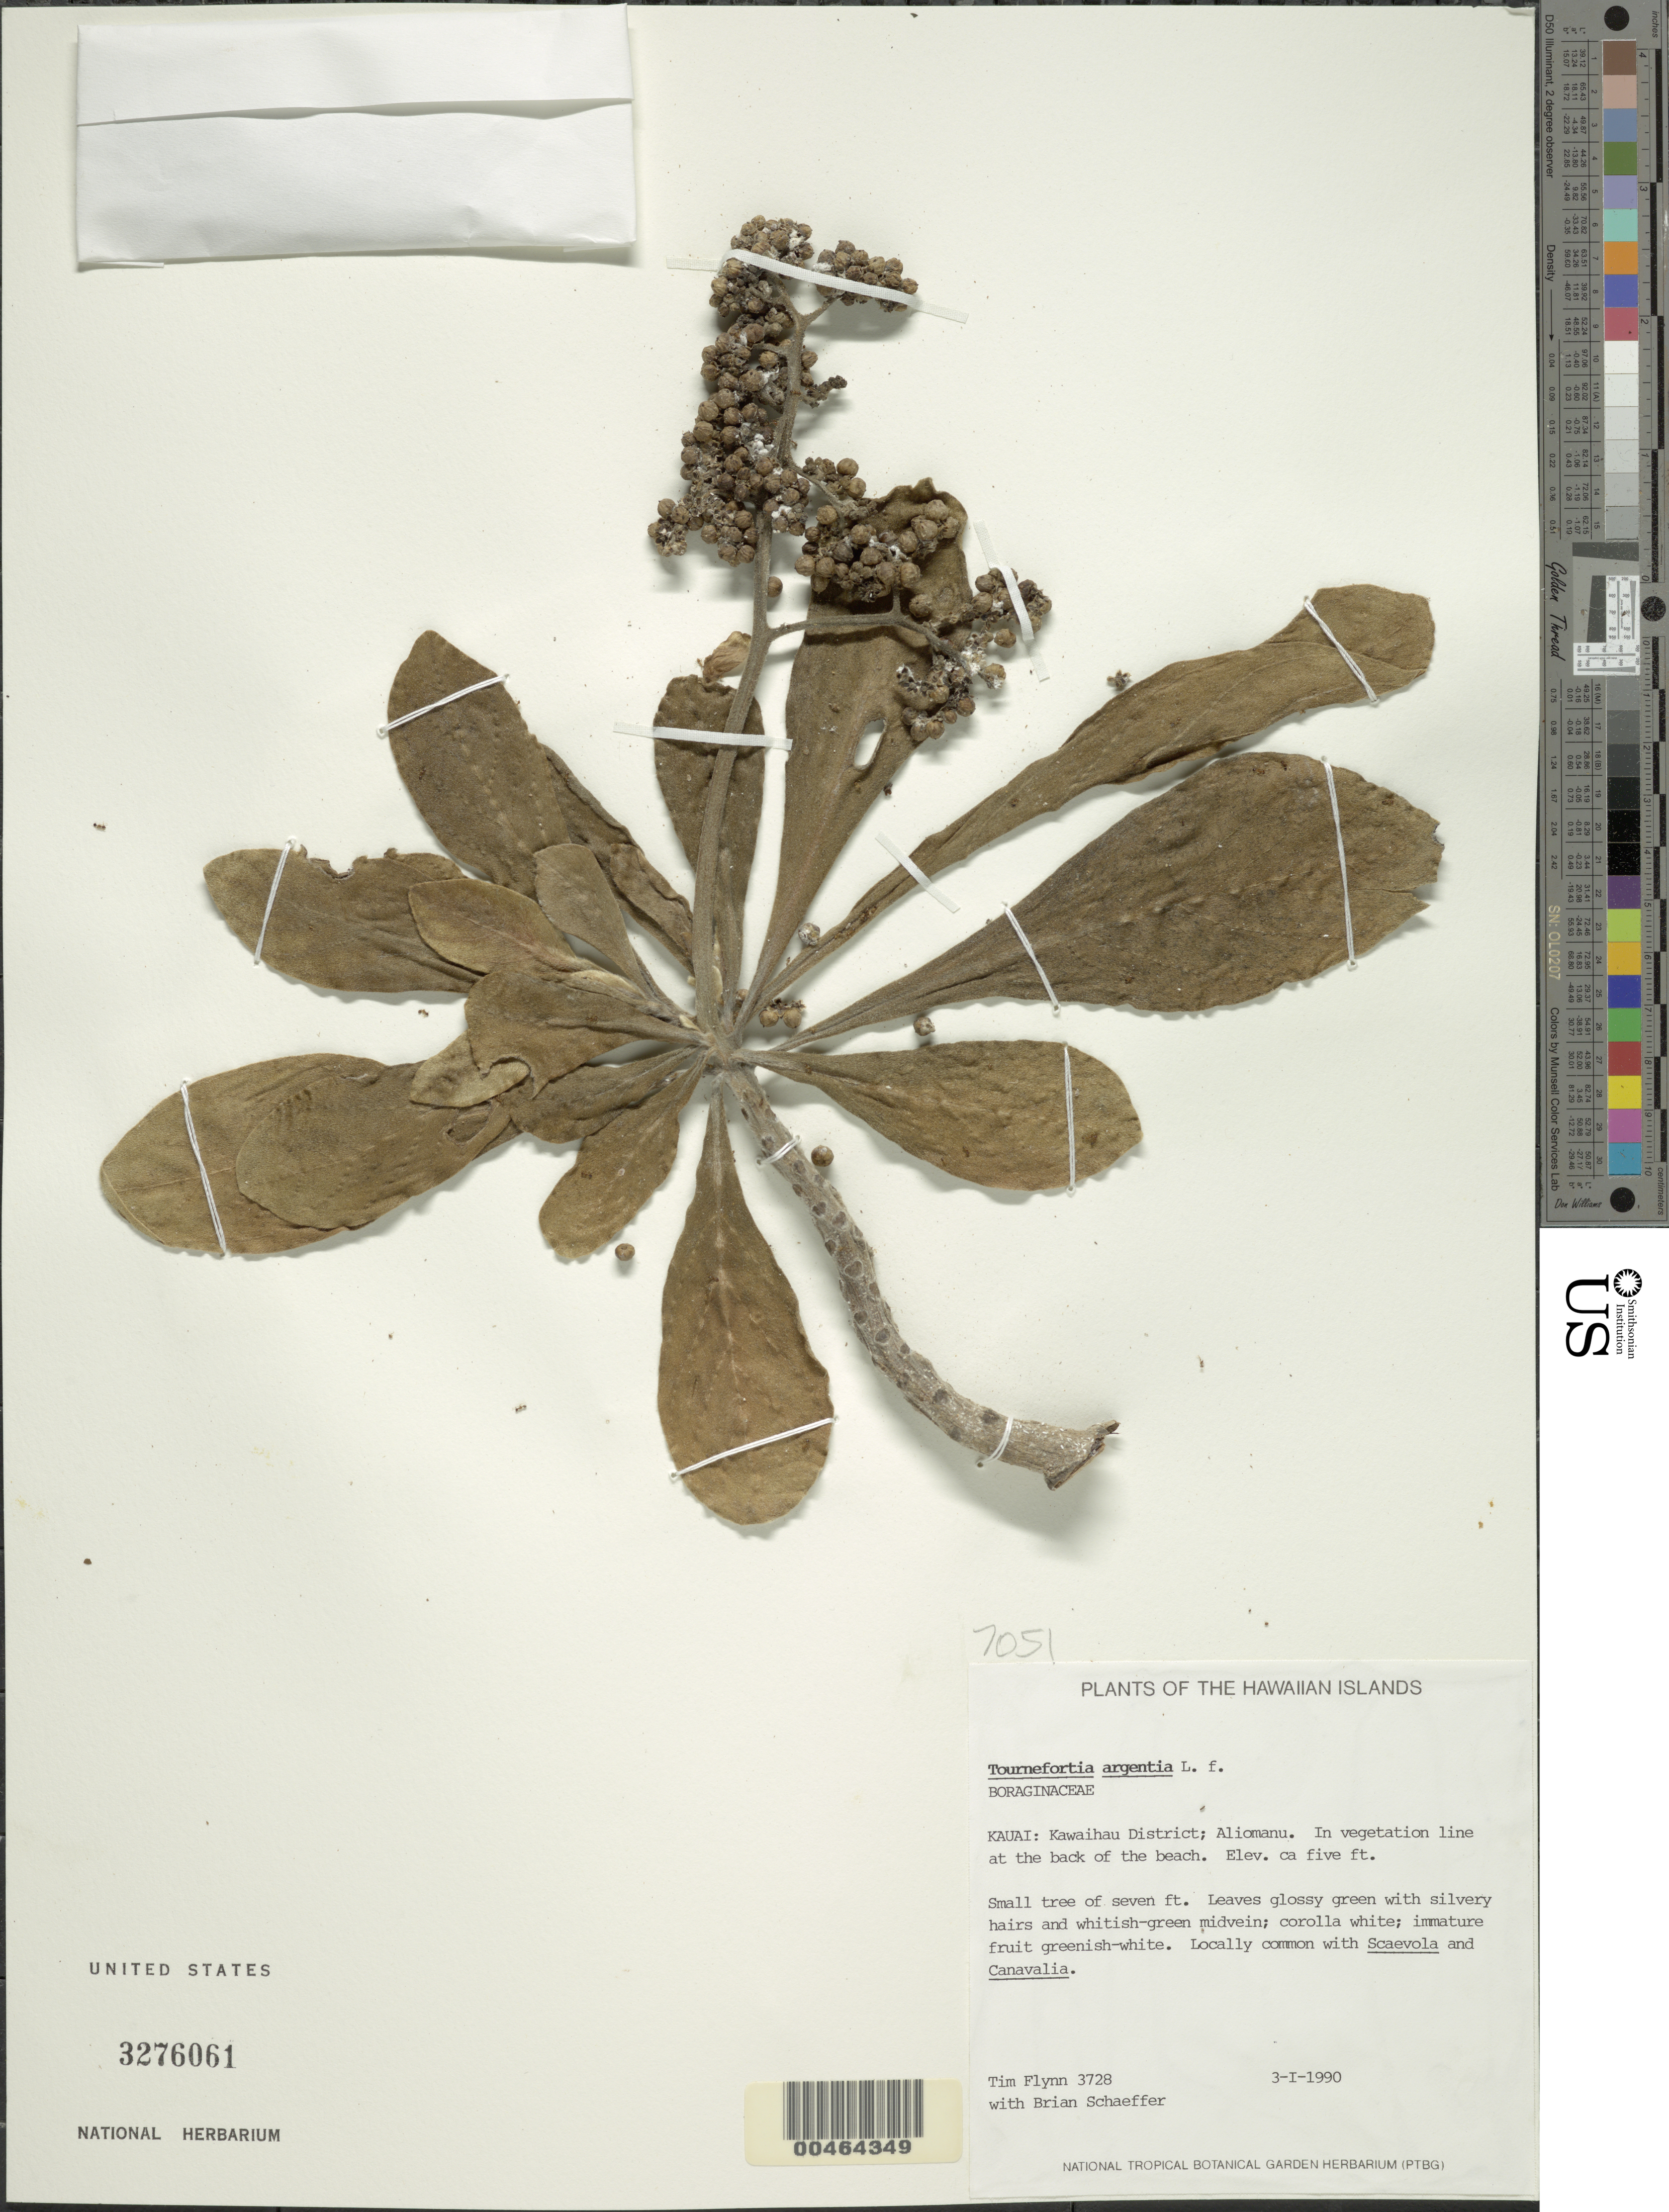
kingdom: Plantae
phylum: Tracheophyta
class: Magnoliopsida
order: Boraginales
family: Heliotropiaceae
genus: Heliotropium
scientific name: Heliotropium arboreum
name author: (Blanco) Mabberley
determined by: Wagner, W. L., (BOT), Smithsonian Institution - National Museum of Natural History (UNITED STATES)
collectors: T. W. Flynn & B. Schaeffer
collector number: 3728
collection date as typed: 3 Jan 1990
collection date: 1990-01-03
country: United States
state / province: Hawaii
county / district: Kauai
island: Kaua'i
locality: Kawaihau District; Aliomanu, at the back of the beach.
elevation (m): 2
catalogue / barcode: US 3276061